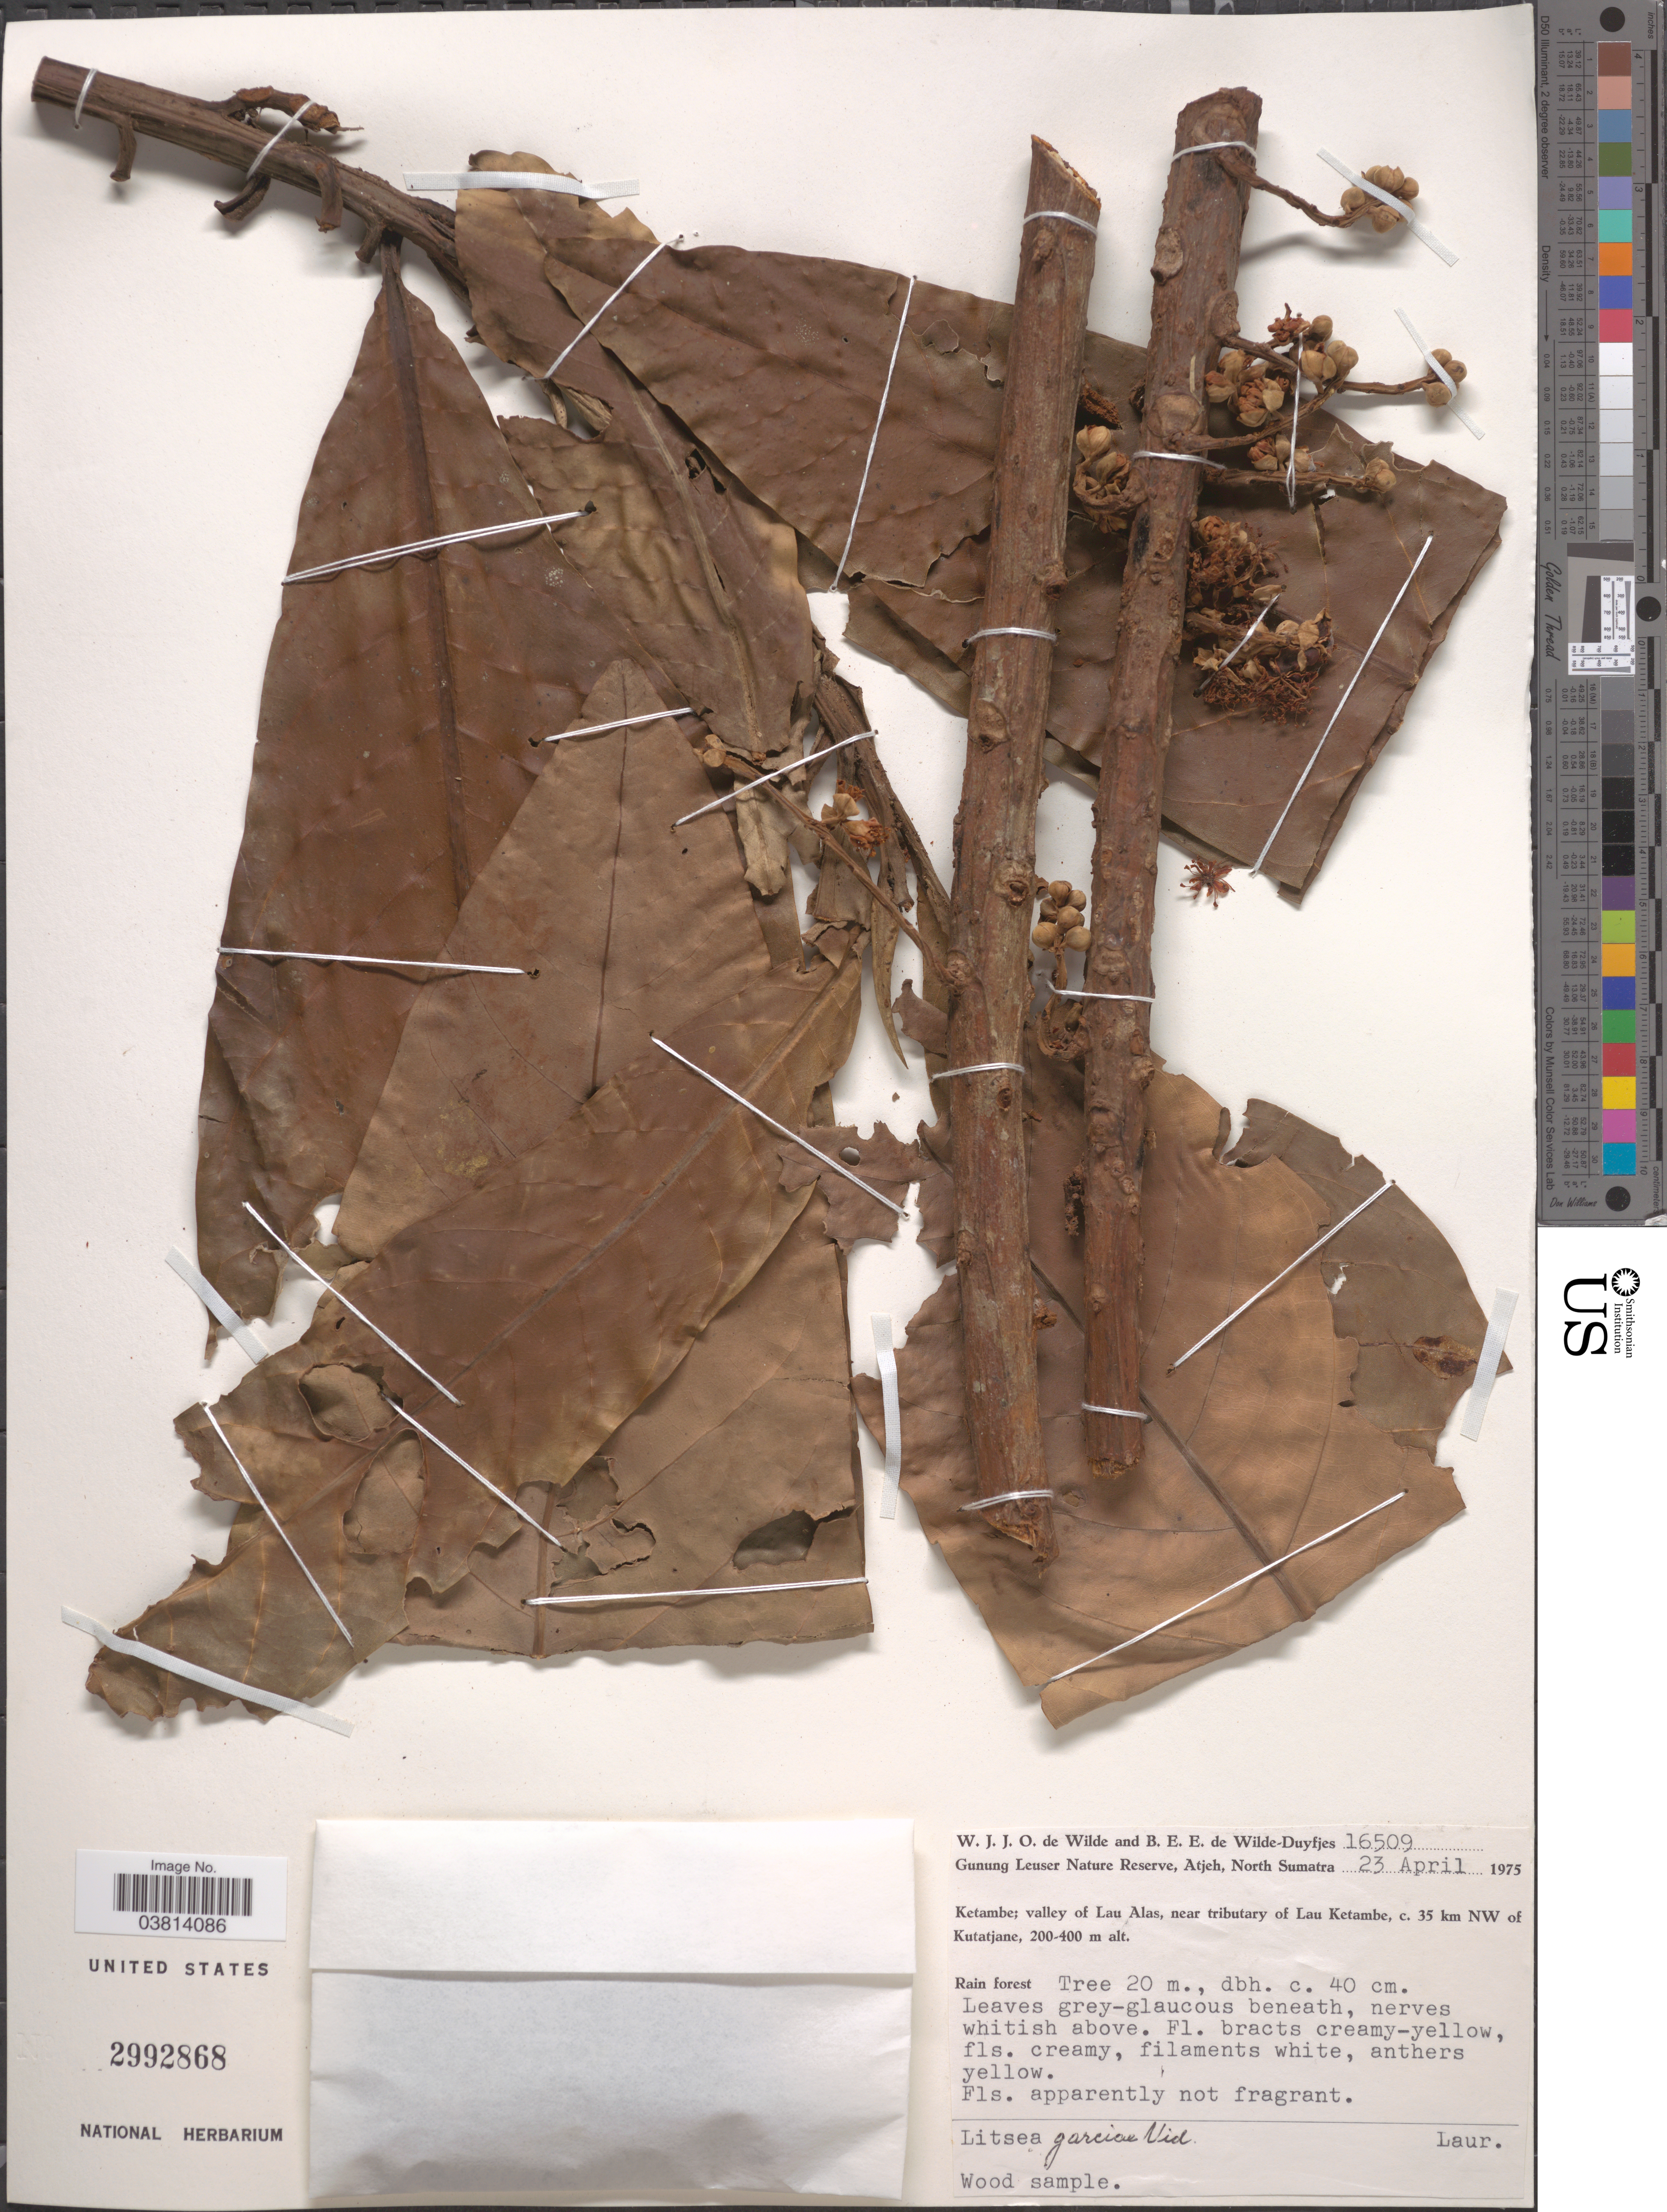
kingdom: Plantae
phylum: Tracheophyta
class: Magnoliopsida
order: Laurales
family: Lauraceae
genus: Litsea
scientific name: Litsea garciae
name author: S. Vidal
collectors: W. J. de Wilde & B. E. de Wilde-Duyfjes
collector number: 16509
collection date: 1975-04-23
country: Indonesia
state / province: Sumatra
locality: Gunung Leuser Nature Reserve, Atjeh, North Sumatra. Ketambe; valley of Lau Alas, near tributary of Lau Ketambe, c. 35 km NW of Kutatjane.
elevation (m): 200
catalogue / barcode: US 2992868